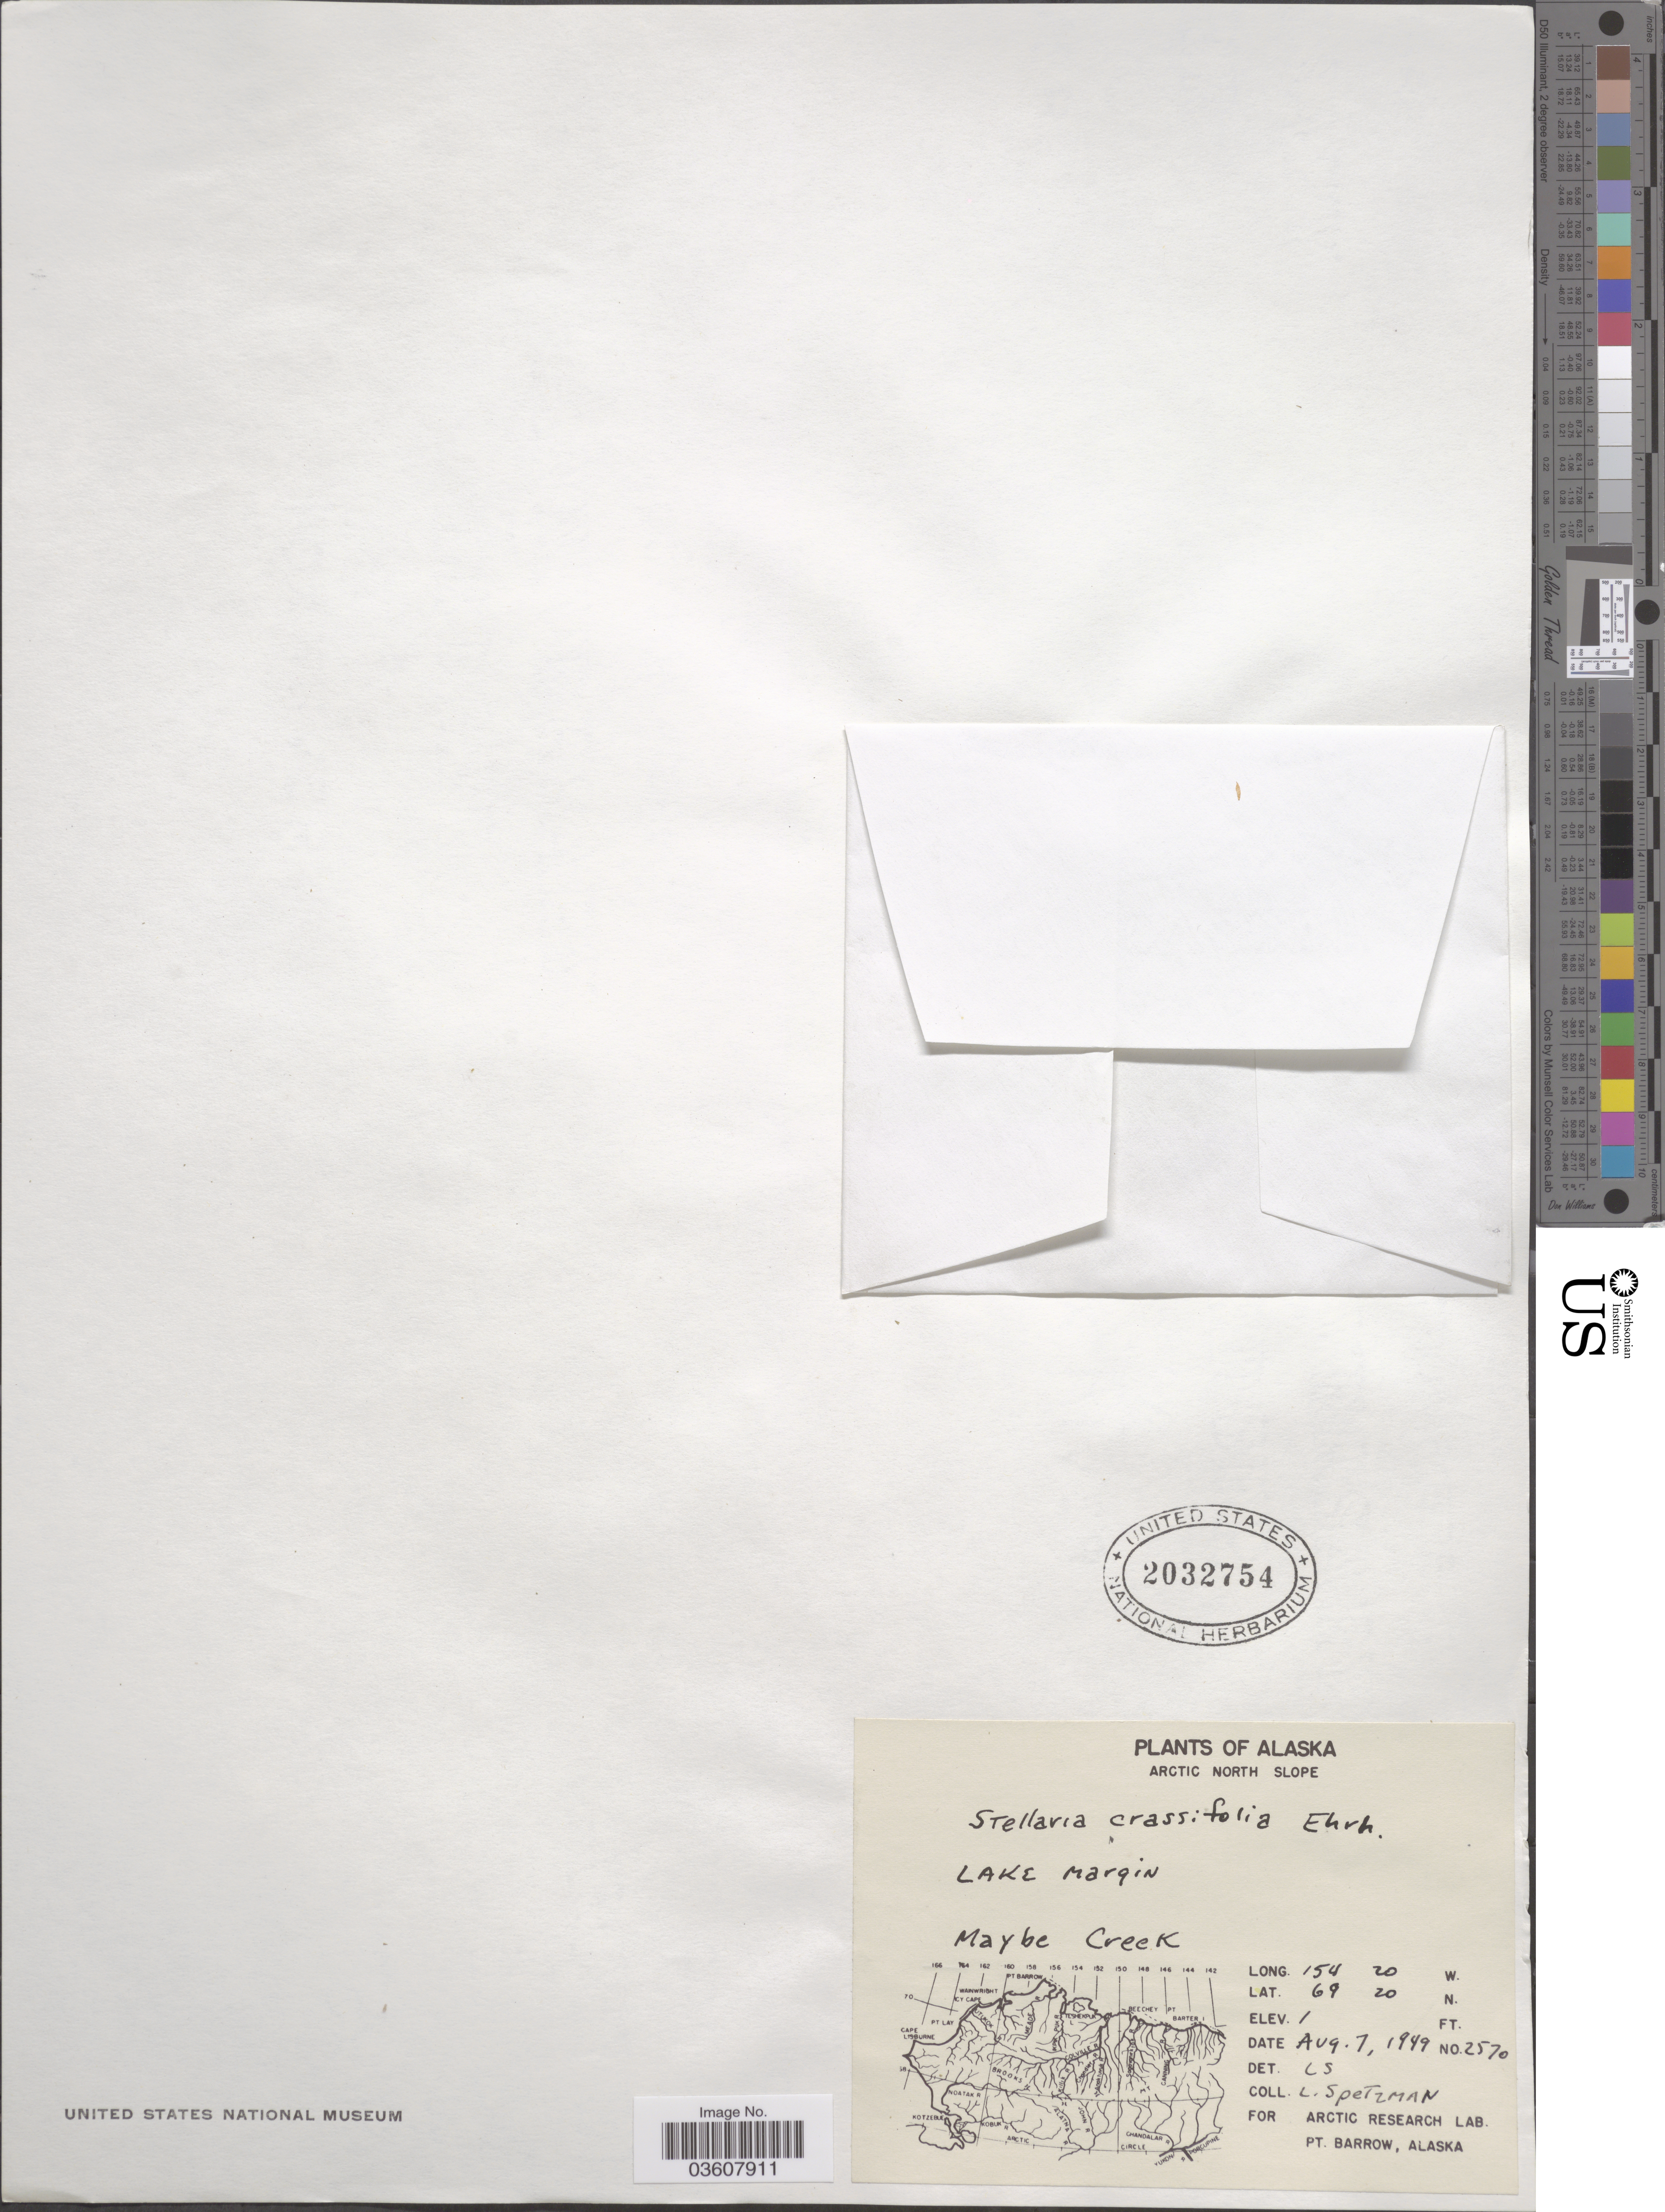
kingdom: Plantae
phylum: Tracheophyta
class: Magnoliopsida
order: Caryophyllales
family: Caryophyllaceae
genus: Stellaria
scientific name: Stellaria crassifolia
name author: Ehrh.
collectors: L. Spetzman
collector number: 2570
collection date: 1949-08-07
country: United States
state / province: Alaska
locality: Arctic North Slope, Lake Margin, Maybe Creek.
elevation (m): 0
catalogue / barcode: US 2032754